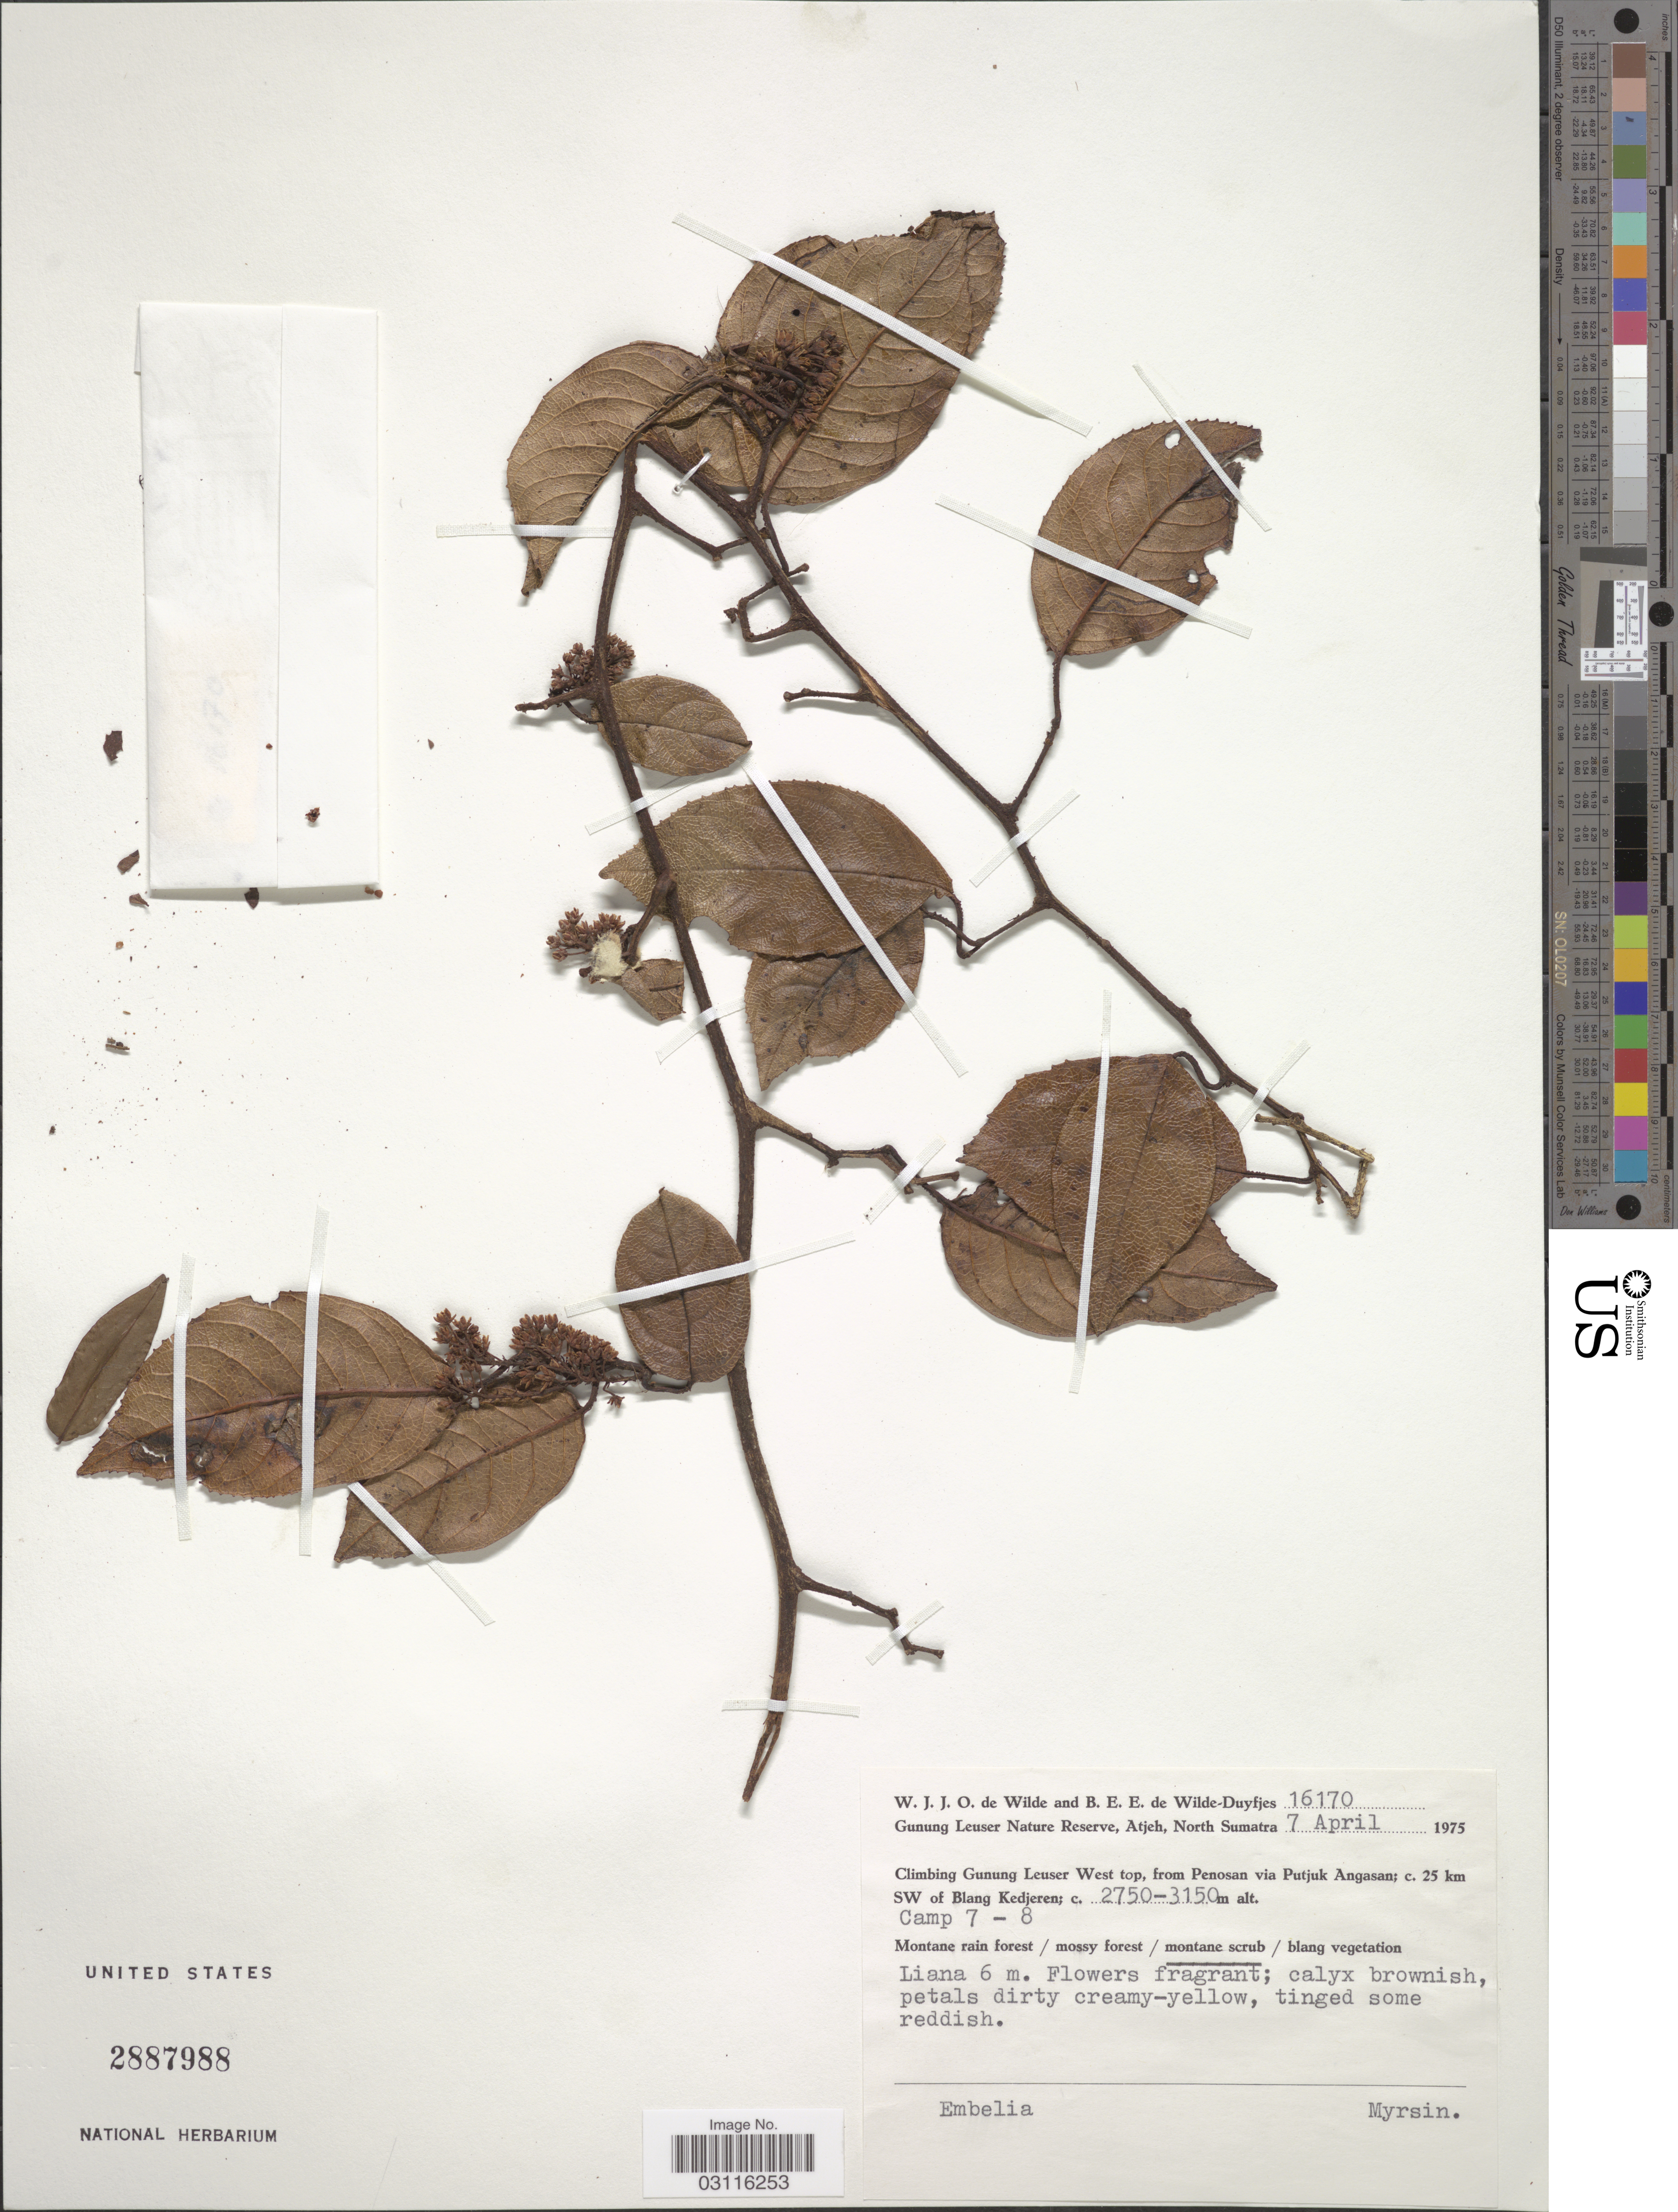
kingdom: Plantae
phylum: Tracheophyta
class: Magnoliopsida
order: Ericales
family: Primulaceae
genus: Embelia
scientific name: Embelia sp.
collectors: W. J. de Wilde & B. E. de Wilde-Duyfjes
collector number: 16170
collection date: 1975-04-07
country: Indonesia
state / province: Sumatra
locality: Gunung Leuser Nature Reserve, Atjeh, North Sumatra. Climbing Gunung Leuser West top, from Penosan via Putjuk Angasan; c. 25 km SW of Blang Kedjeren. Camp 7- 8.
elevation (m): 2750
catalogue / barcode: US 2887988